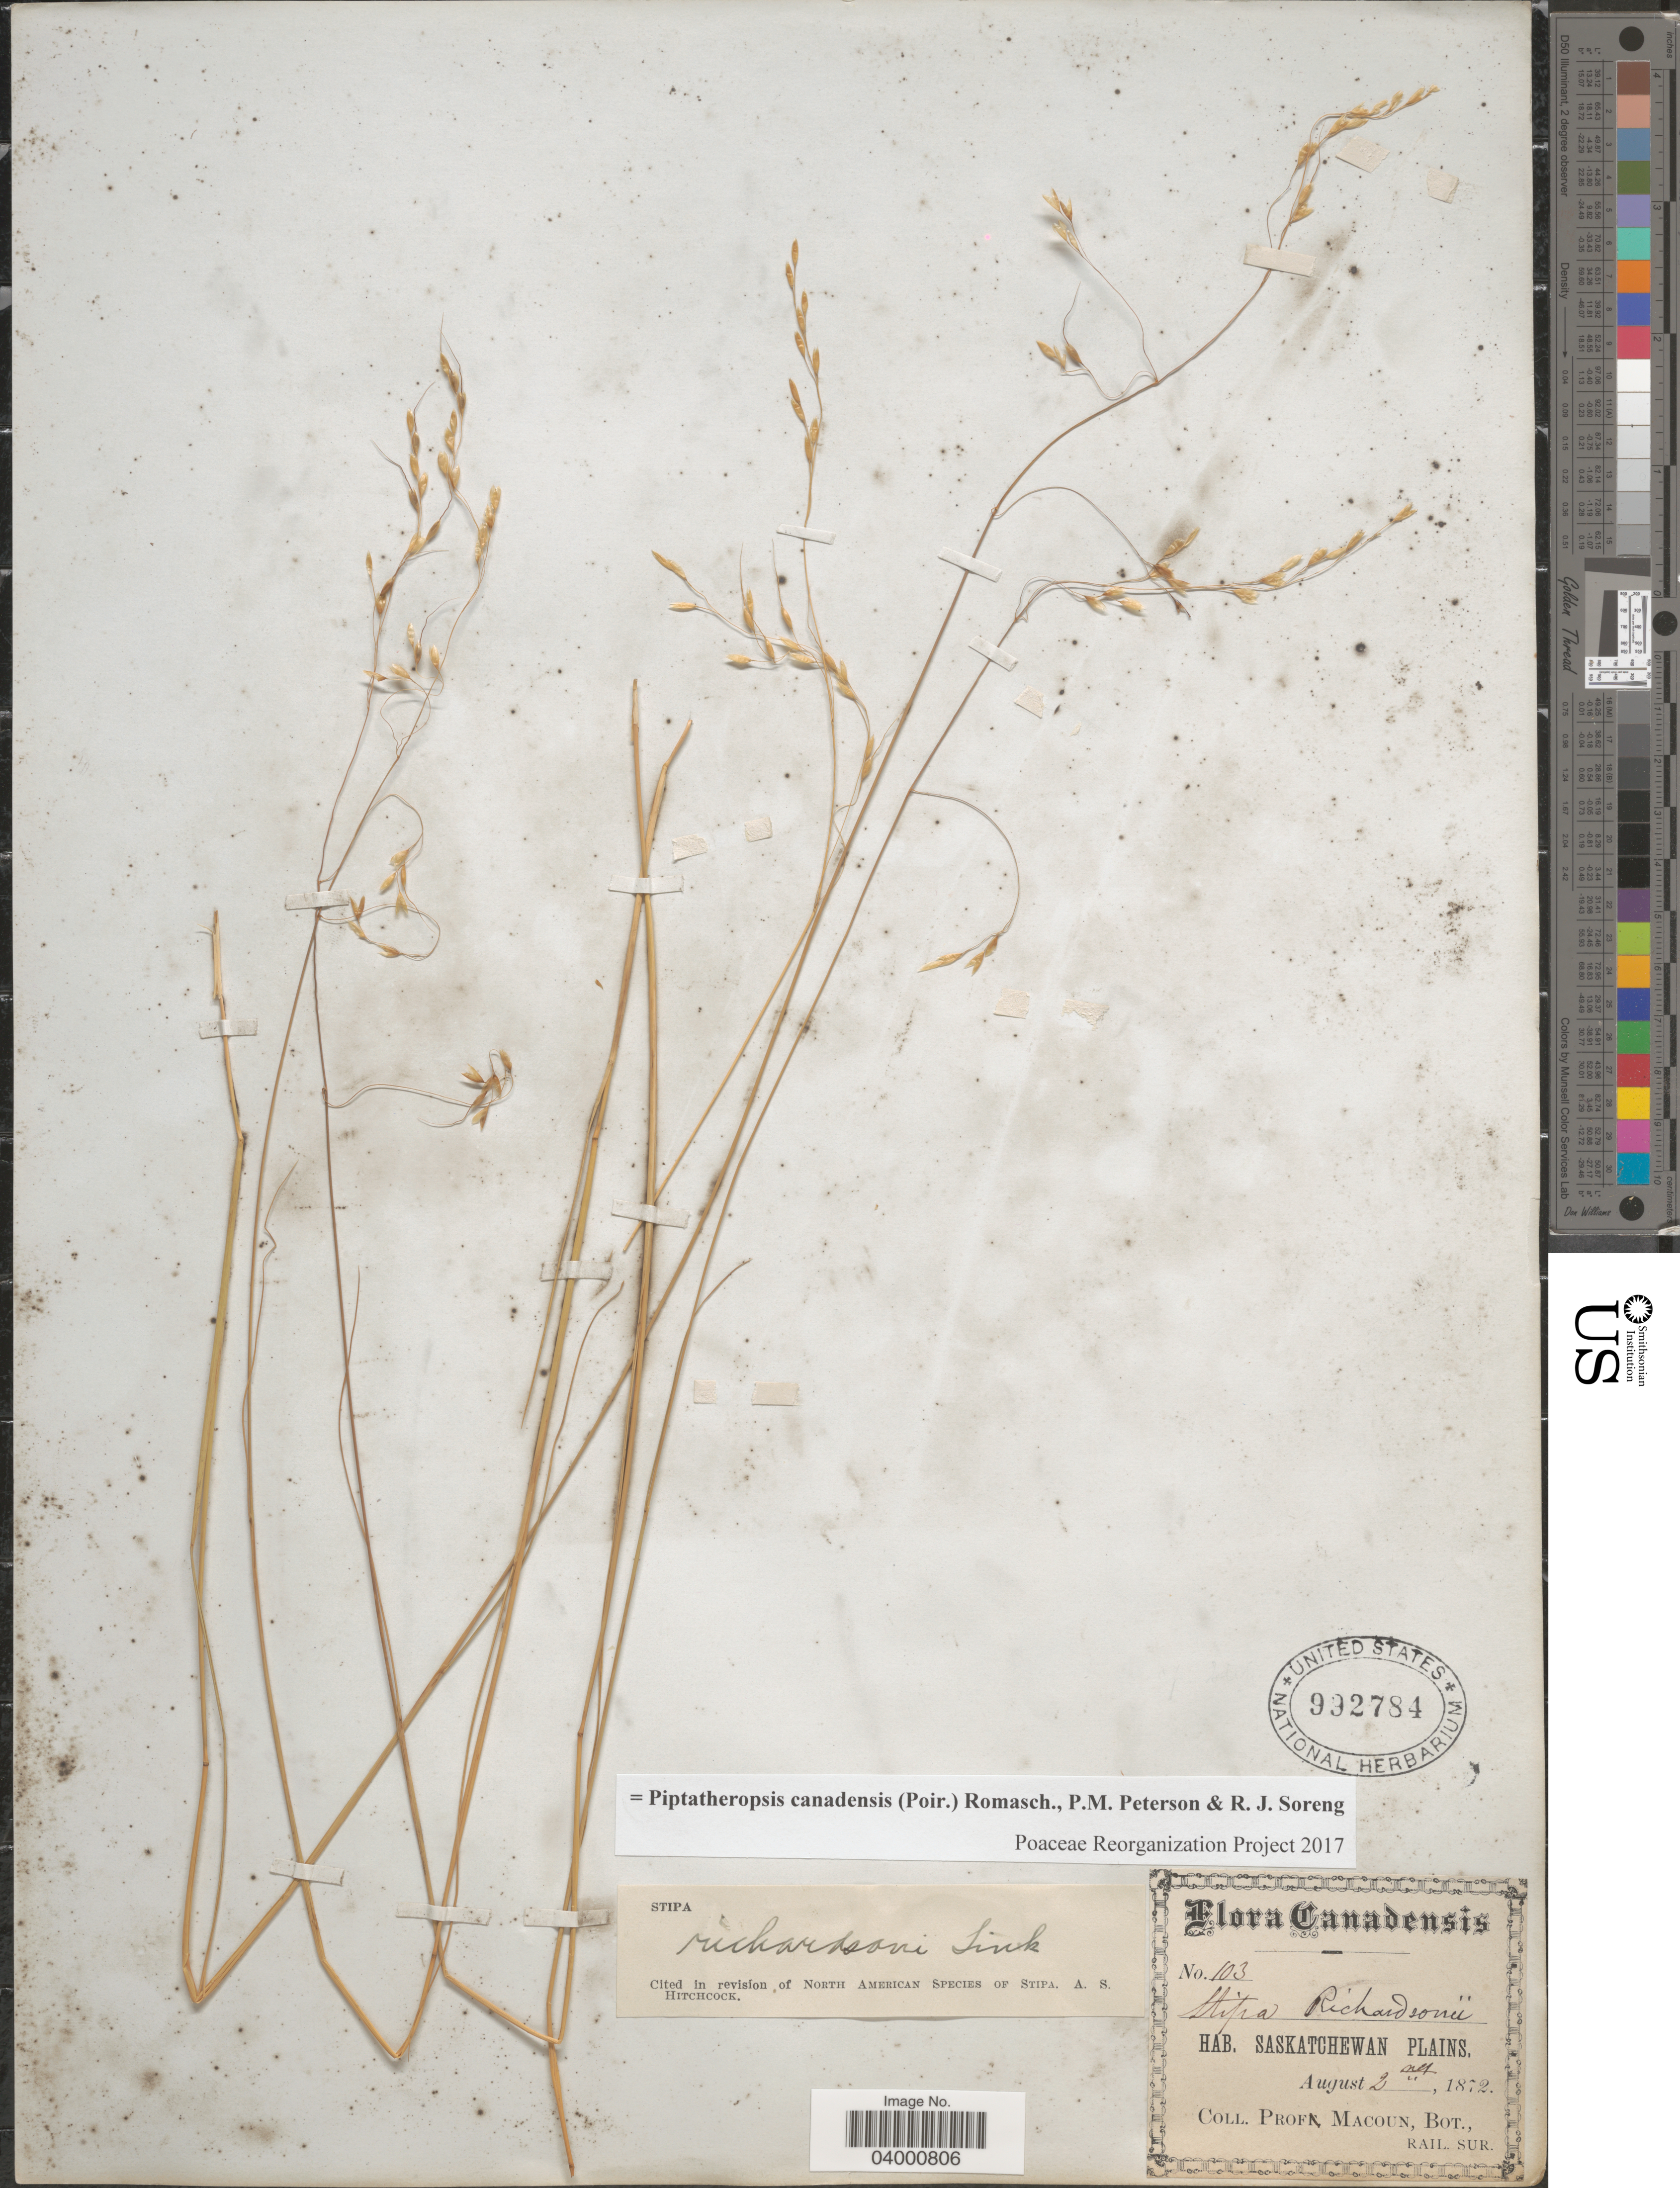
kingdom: Plantae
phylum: Tracheophyta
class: Liliopsida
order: Poales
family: Poaceae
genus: Piptatheropsis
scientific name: Piptatheropsis canadensis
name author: (Poir.) Romasch. et al.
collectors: Prof. Macoun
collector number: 103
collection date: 1872-08-02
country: Canada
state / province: Saskatchewan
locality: Saskatchewan Plains.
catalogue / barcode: US 992784